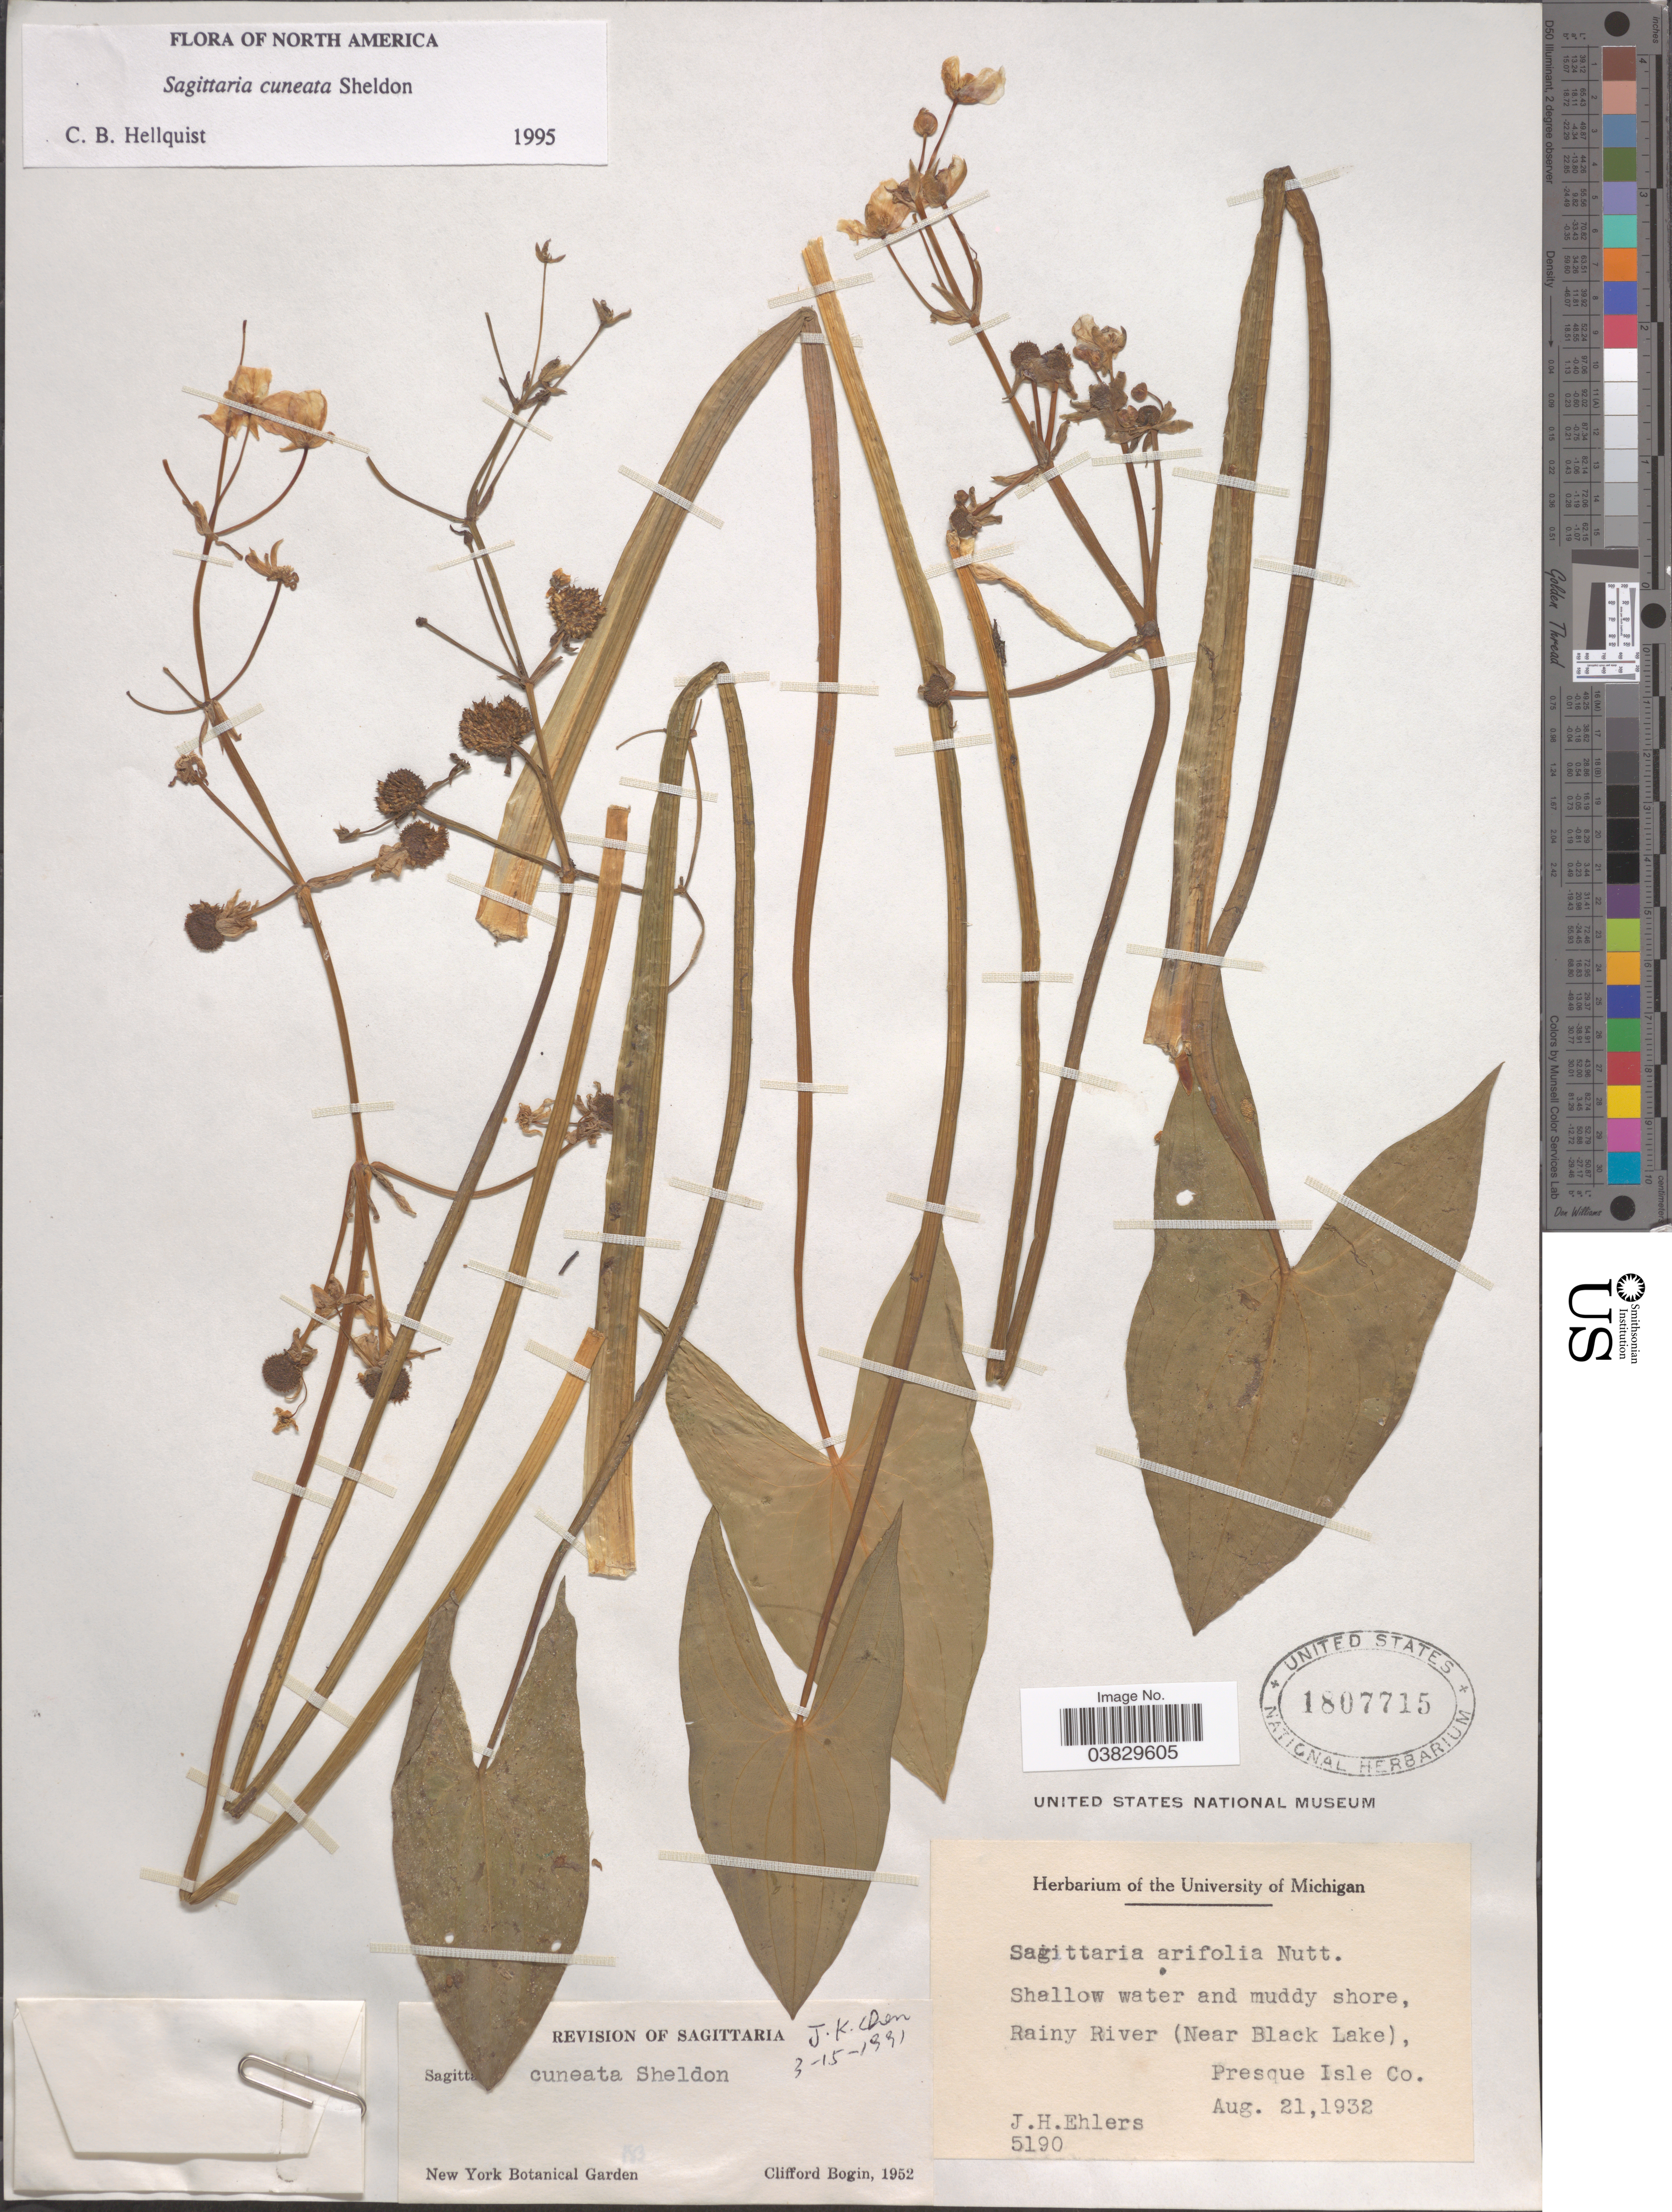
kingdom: Plantae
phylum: Tracheophyta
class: Liliopsida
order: Alismatales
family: Alismataceae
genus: Sagittaria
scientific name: Sagittaria cuneata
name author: E. Sheld.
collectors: J. H. Ehlers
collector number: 5190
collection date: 1932-08-21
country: United States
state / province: Michigan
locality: Rainy River (Near Black Lake), Presque Isle Co.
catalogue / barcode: US 1807715